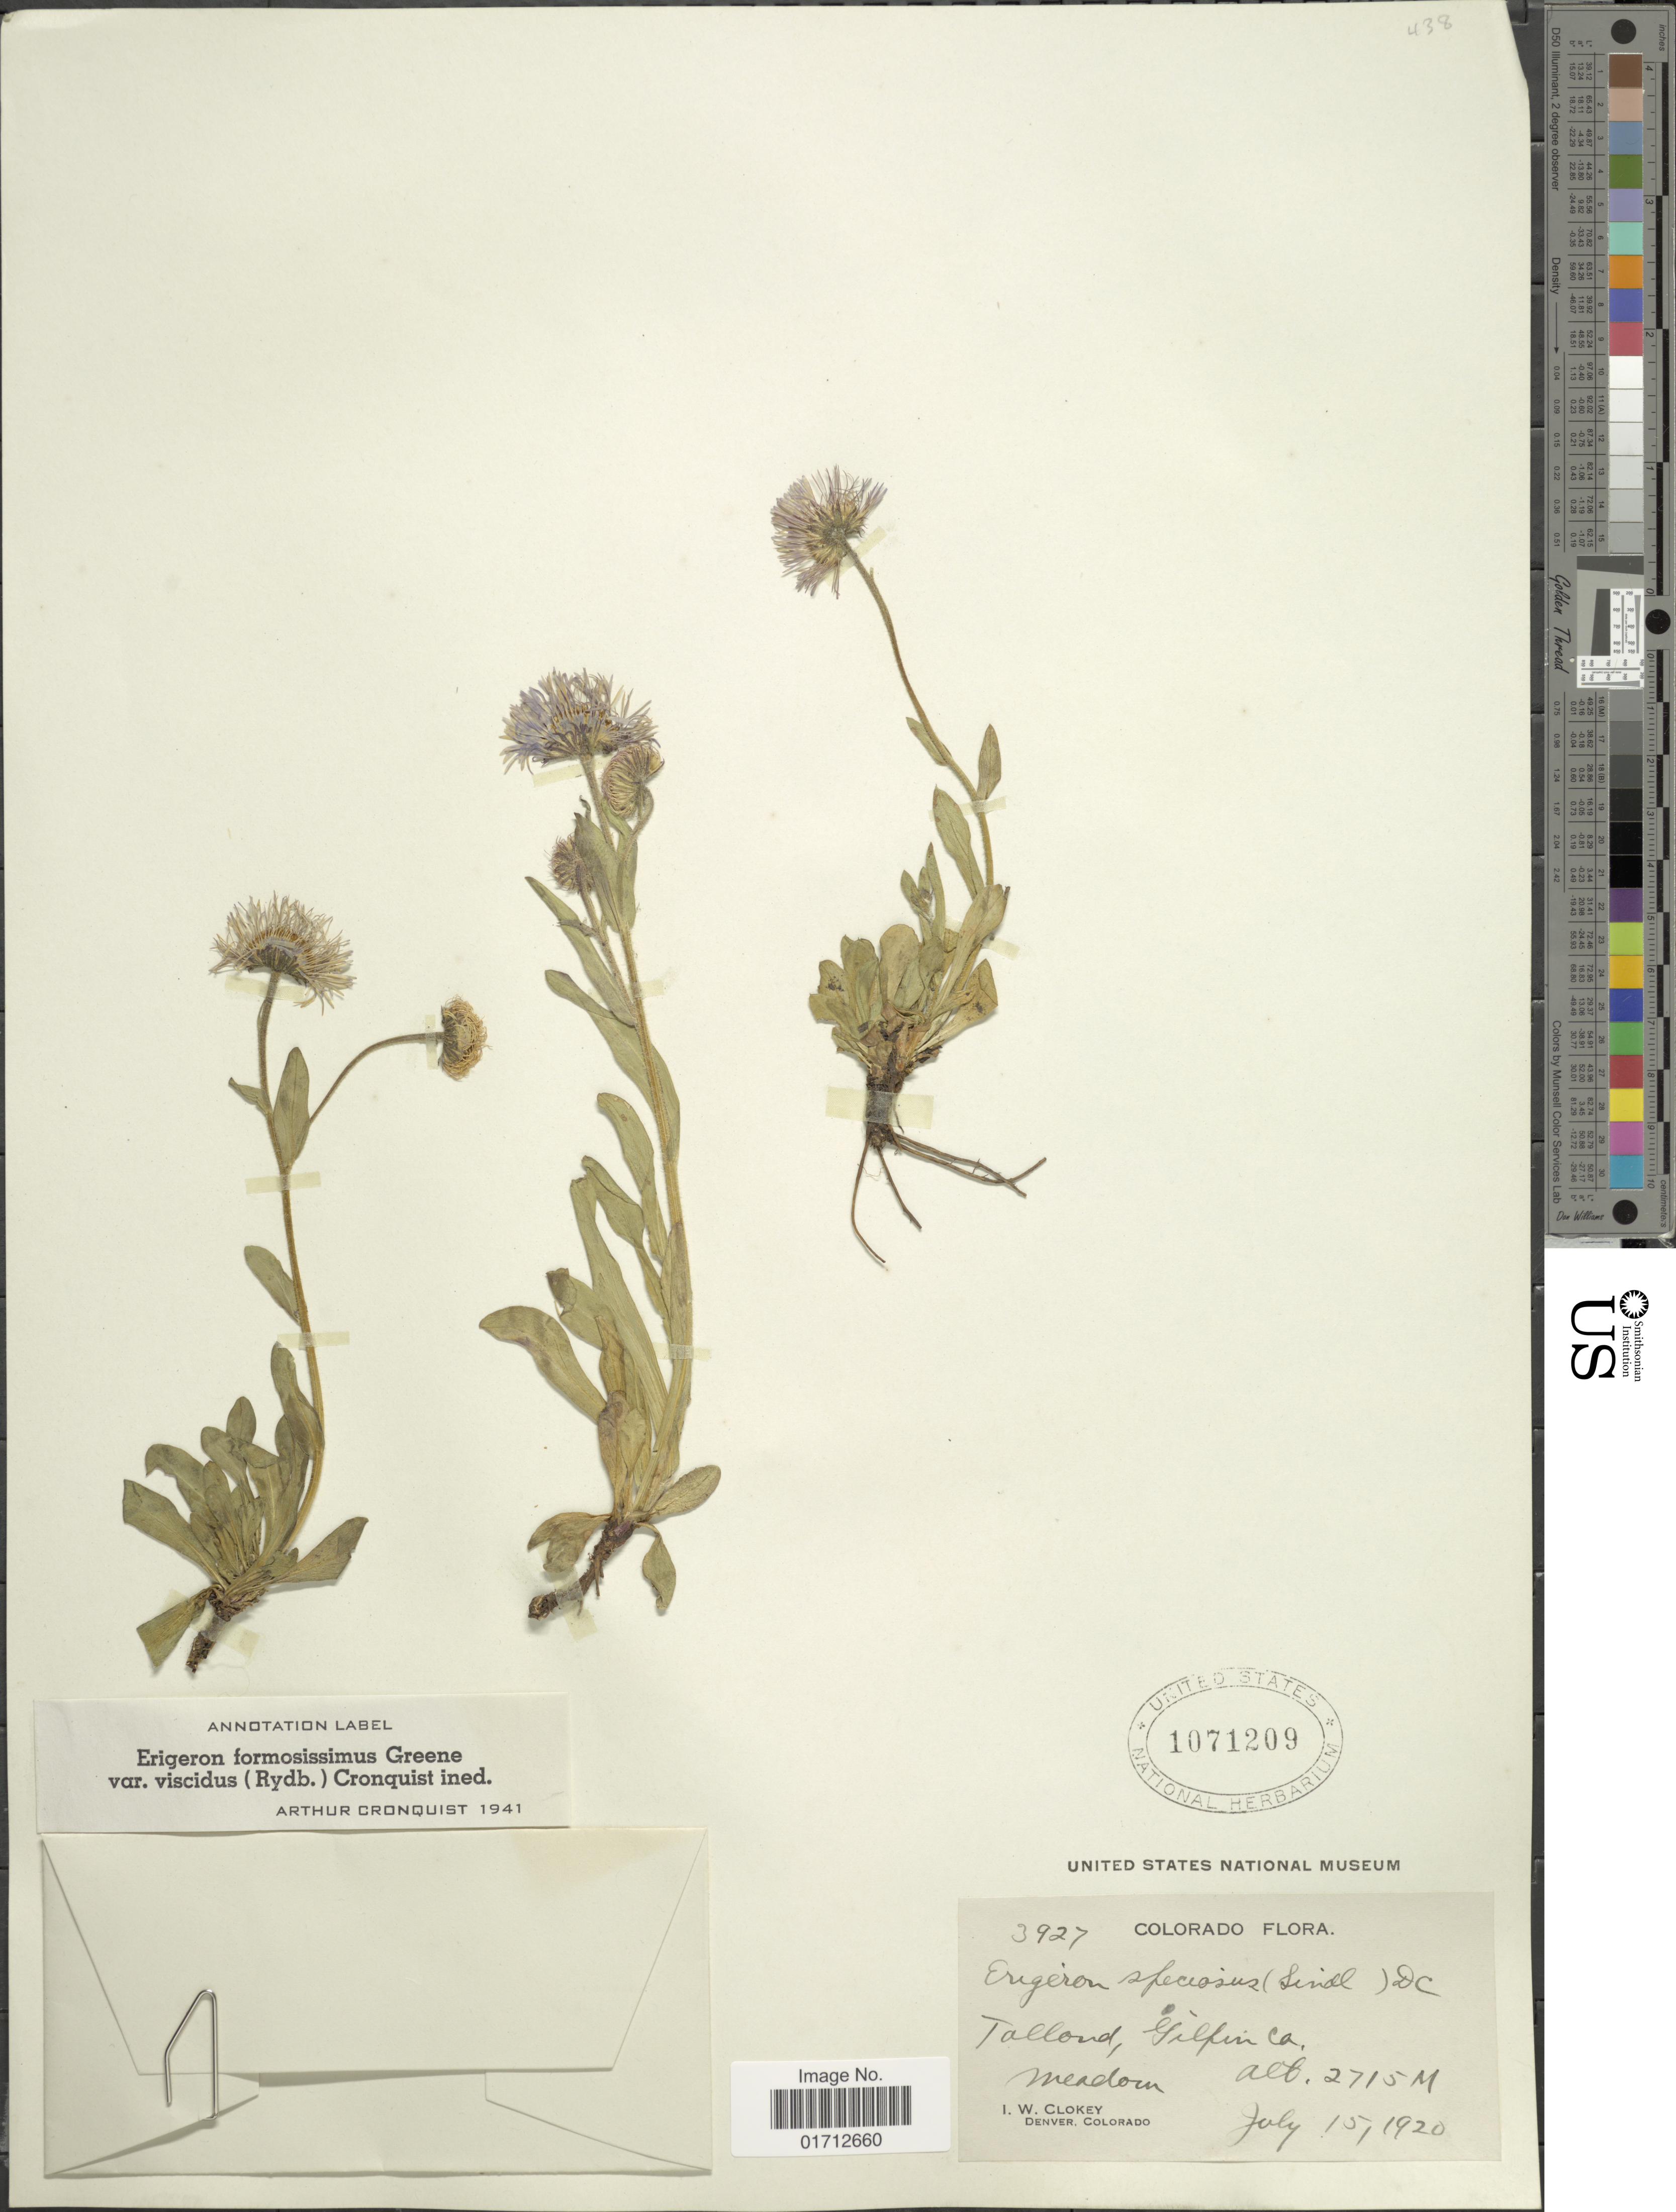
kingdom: Plantae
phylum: Tracheophyta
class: Magnoliopsida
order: Asterales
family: Asteraceae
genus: Erigeron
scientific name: Erigeron formosissimus var. viscidus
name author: (Rydb.) Cronq.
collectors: I. W. Clokey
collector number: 3927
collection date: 1920-07-05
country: United States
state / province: Colorado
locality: Tolland, Gilpin Co.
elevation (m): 2715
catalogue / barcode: US 1071209